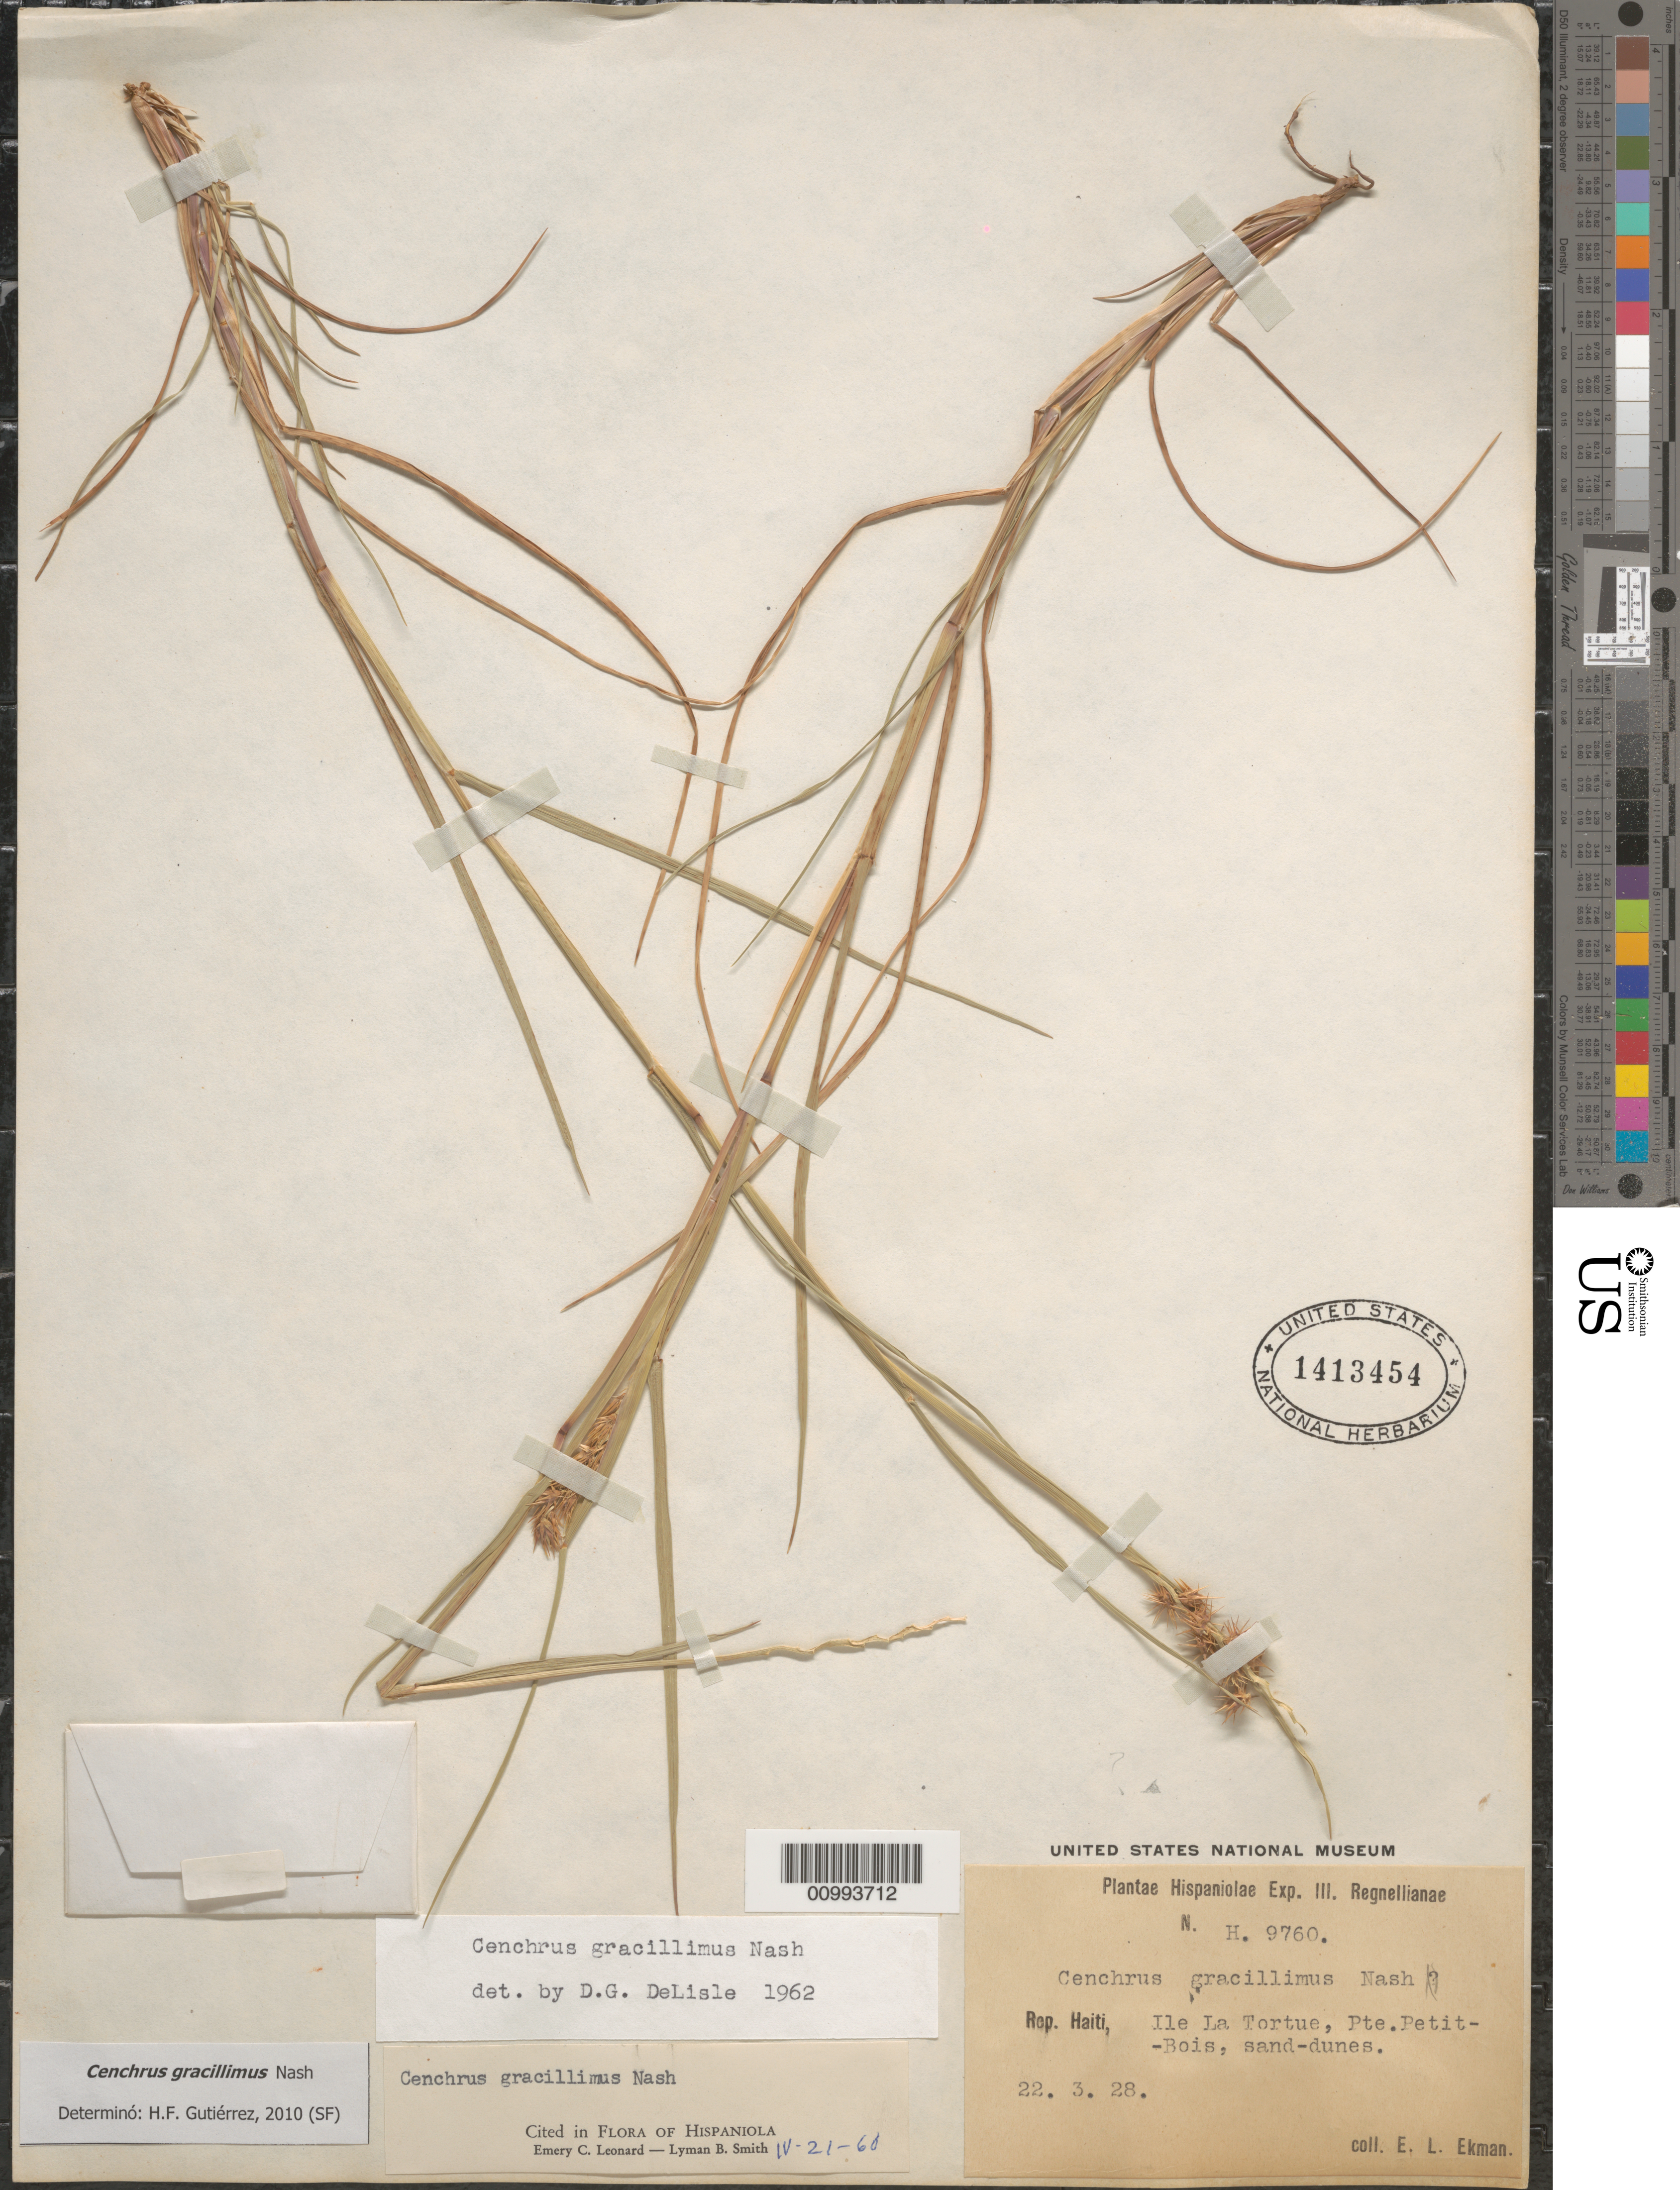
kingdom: Plantae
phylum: Tracheophyta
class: Liliopsida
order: Poales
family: Poaceae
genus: Cenchrus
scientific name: Cenchrus gracillimus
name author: Nash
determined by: Gutiérrez, H. F.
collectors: E. L. Ekman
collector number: H 9760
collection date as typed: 22 Mar 1928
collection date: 1928-03-22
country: Haiti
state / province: Nord-Óuest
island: Île de la Tortue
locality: Petit Bois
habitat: Sand dunes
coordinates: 0 N, 0 E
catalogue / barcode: US 1413454